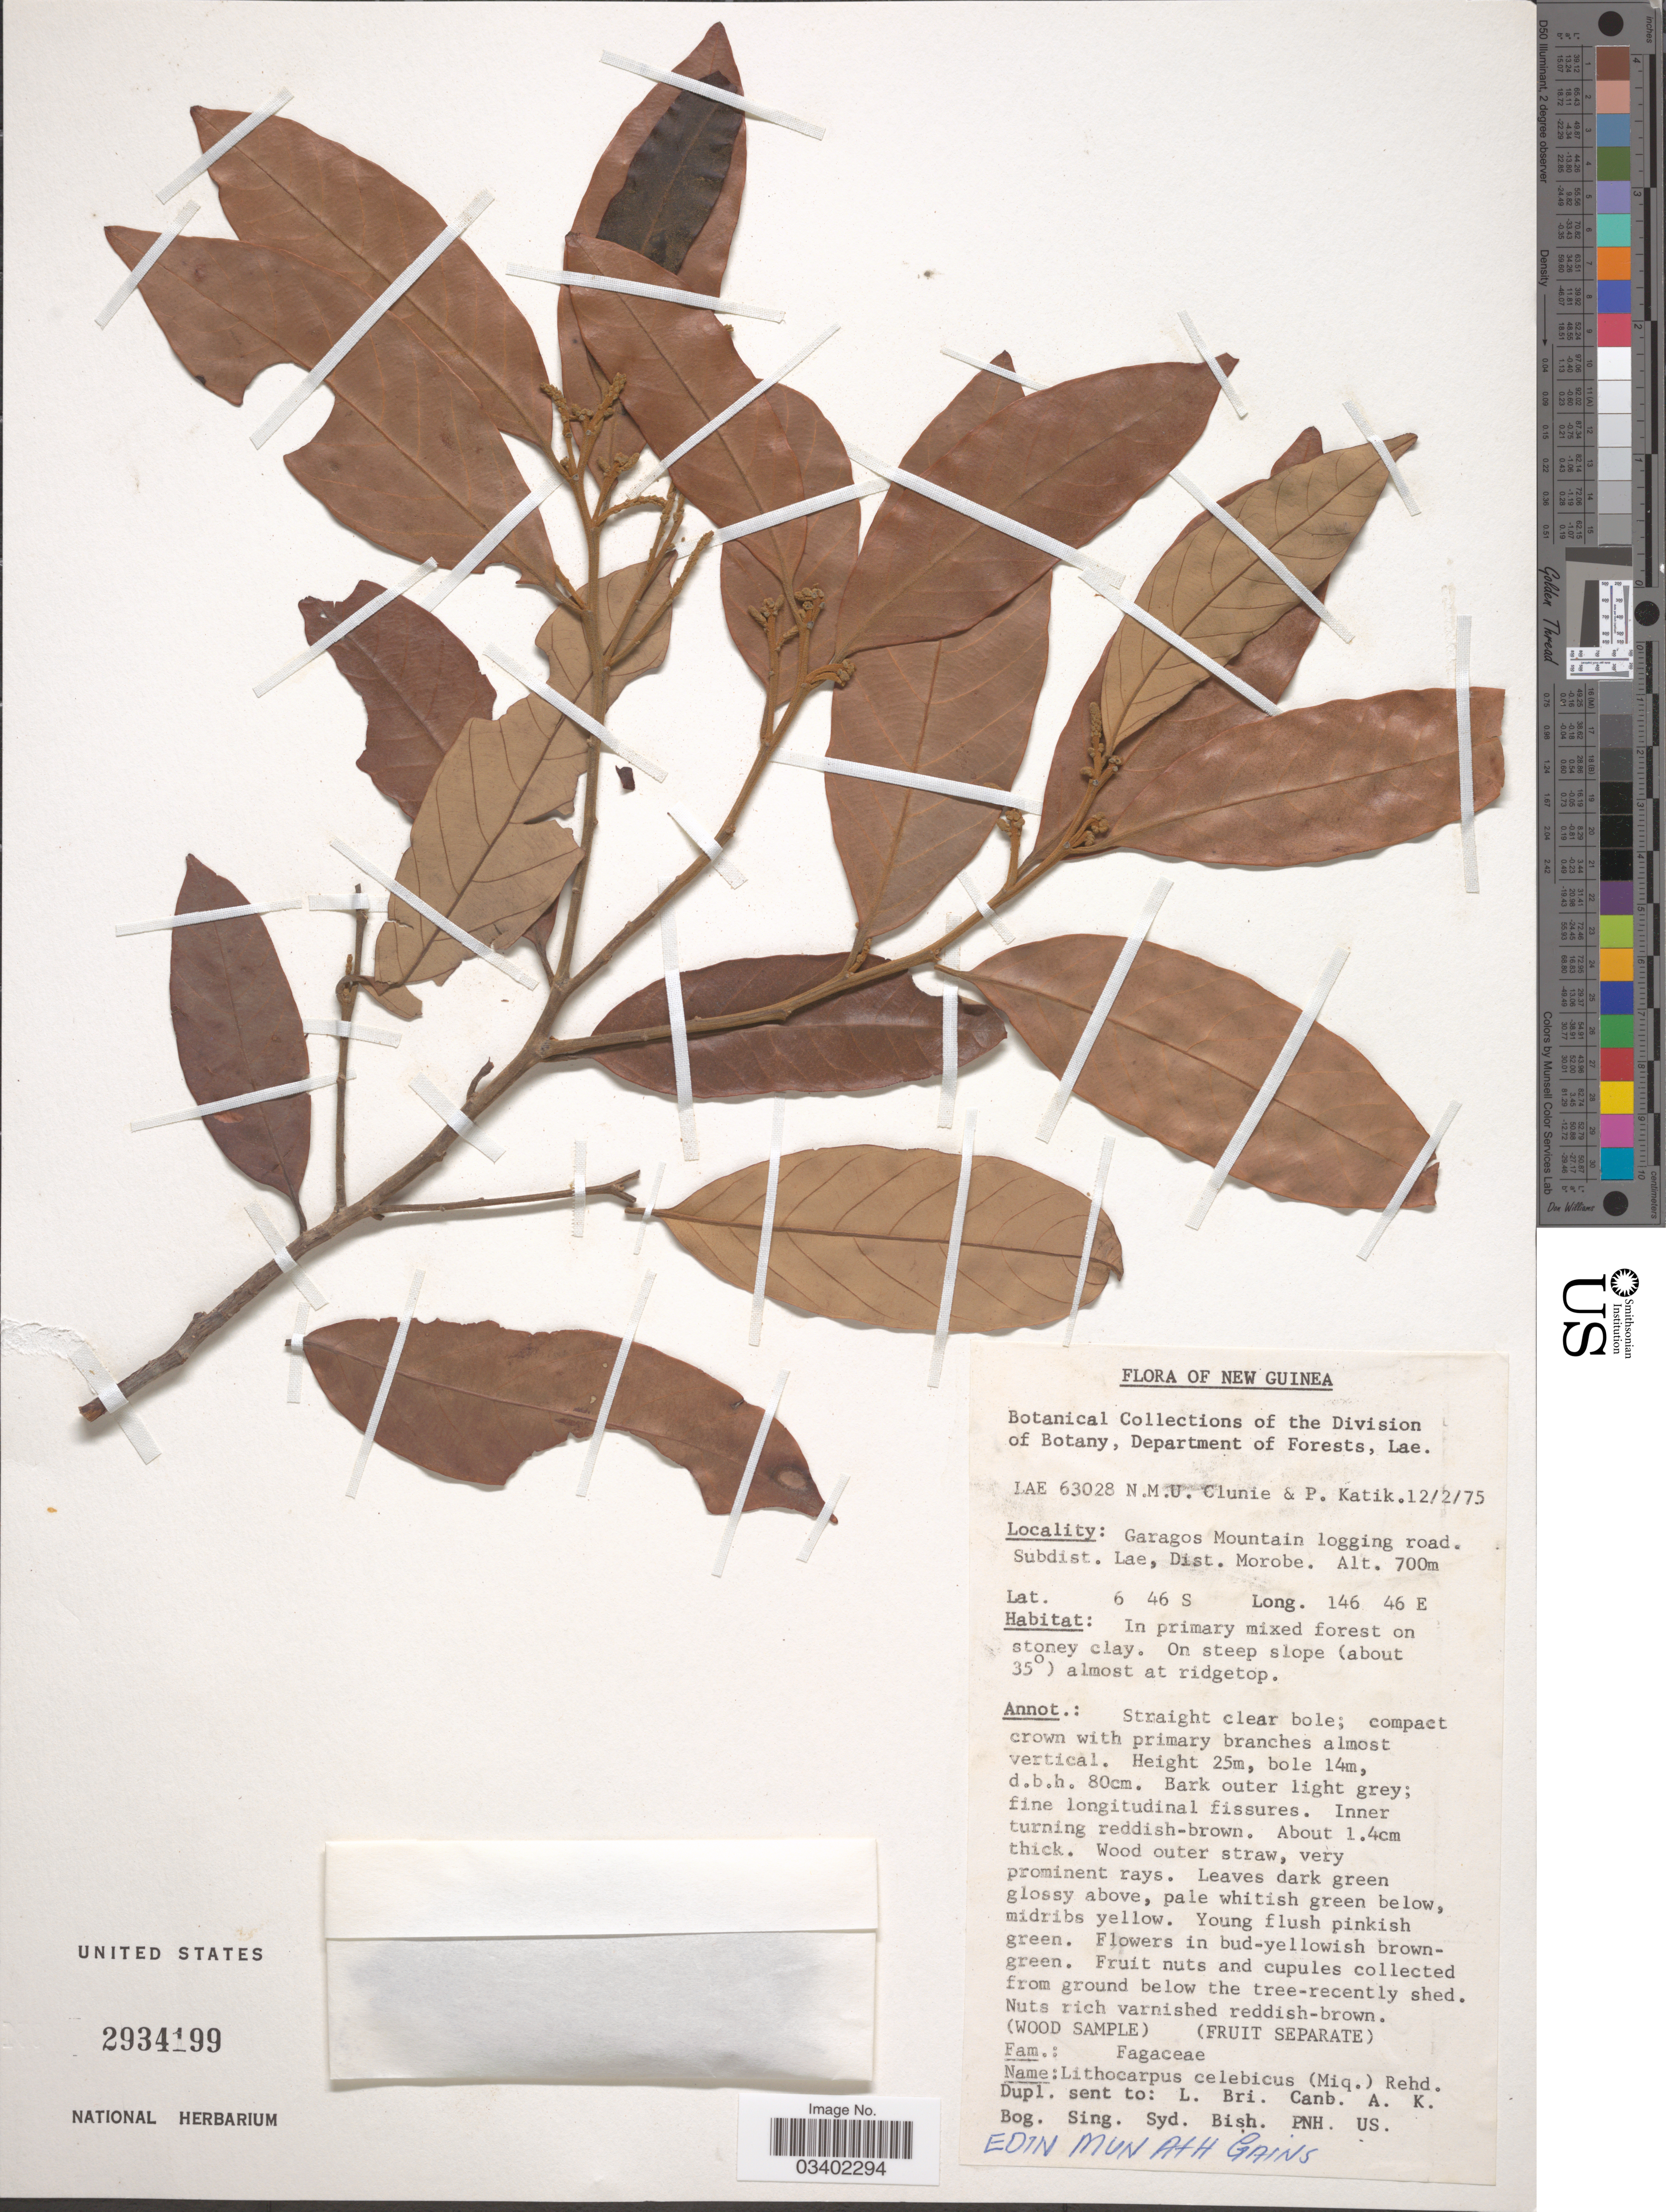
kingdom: Plantae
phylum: Tracheophyta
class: Magnoliopsida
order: Fagales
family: Fagaceae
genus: Lithocarpus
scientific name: Lithocarpus celebicus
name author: (Miq.) Rehder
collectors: N.M.U. Clunie & P. Katik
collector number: LAE 63028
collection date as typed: Transcribed d/m/y: 12/2/75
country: Papua New Guinea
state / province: Morobe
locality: New Guinea. Garagos Mountain logging road. Subdist. Lae, Dist. Morobe.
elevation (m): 700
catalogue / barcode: US 2934199